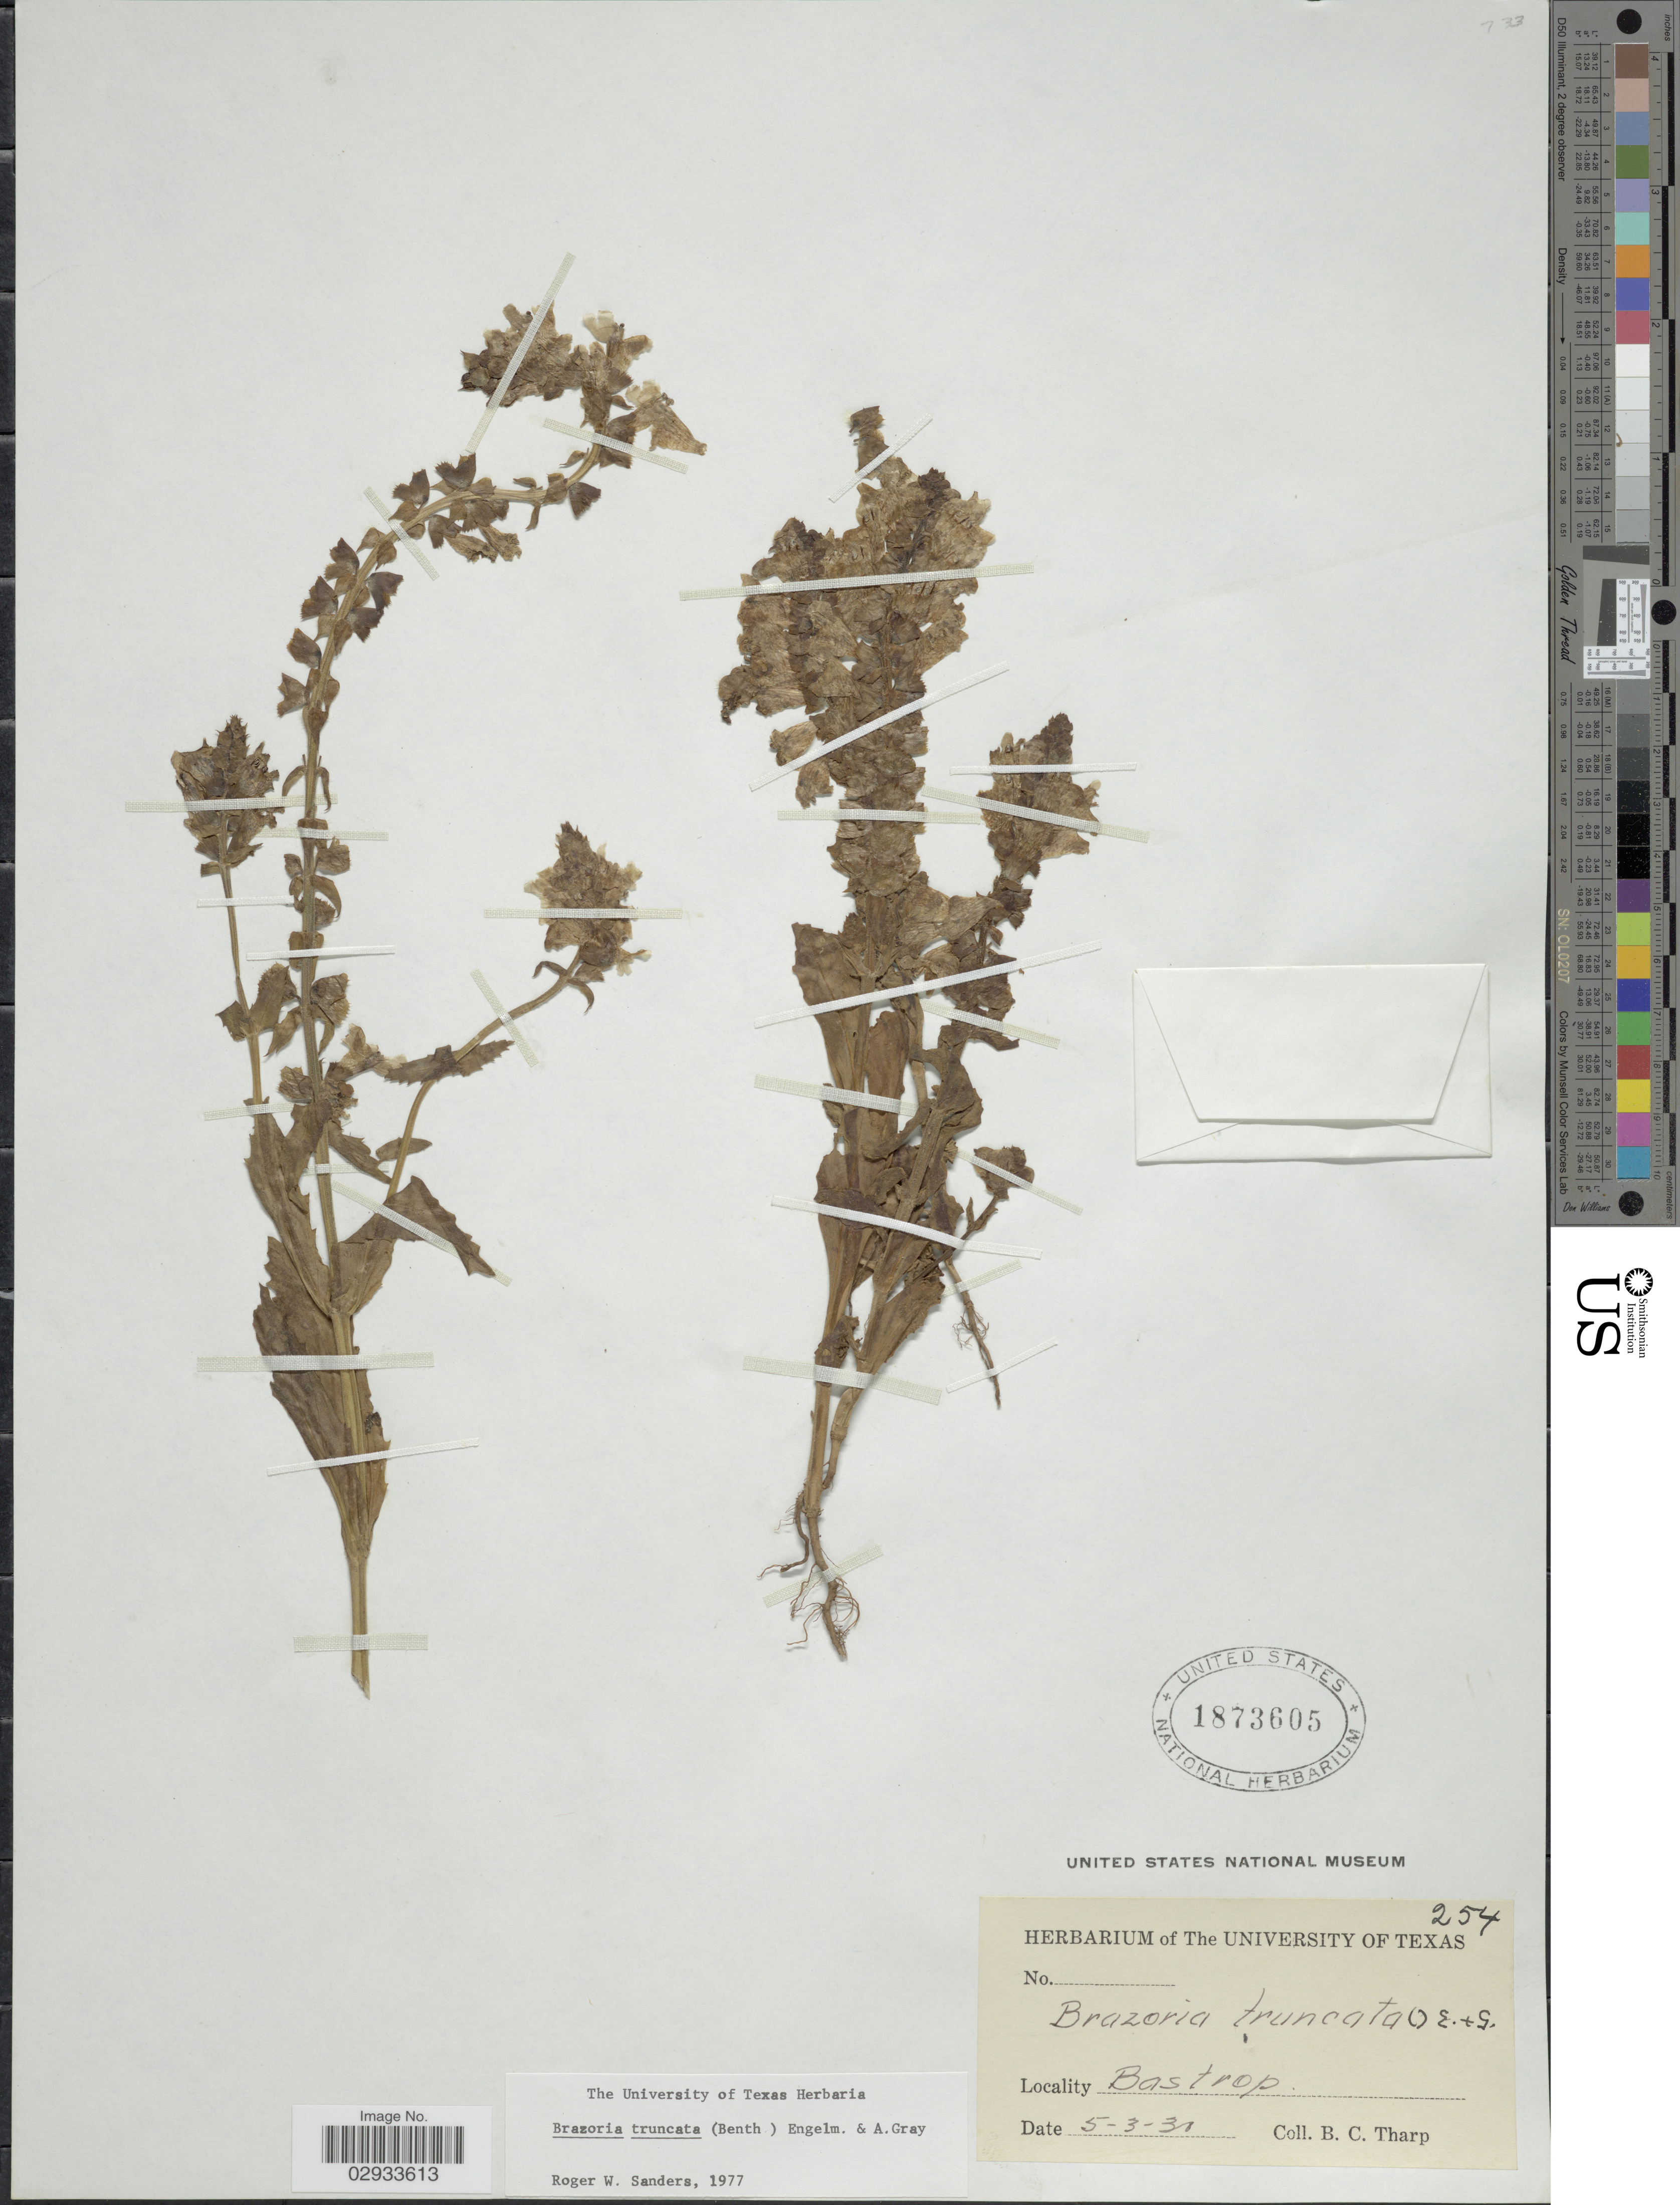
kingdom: Plantae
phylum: Tracheophyta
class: Magnoliopsida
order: Lamiales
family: Lamiaceae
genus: Brazoria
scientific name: Brazoria truncata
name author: (Benth.) Engelm. & A. Gray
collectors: B. C. Tharp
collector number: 254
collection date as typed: Transcribed d/m/y: 3/5/31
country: United States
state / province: Texas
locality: Bastrop.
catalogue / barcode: US 1873605